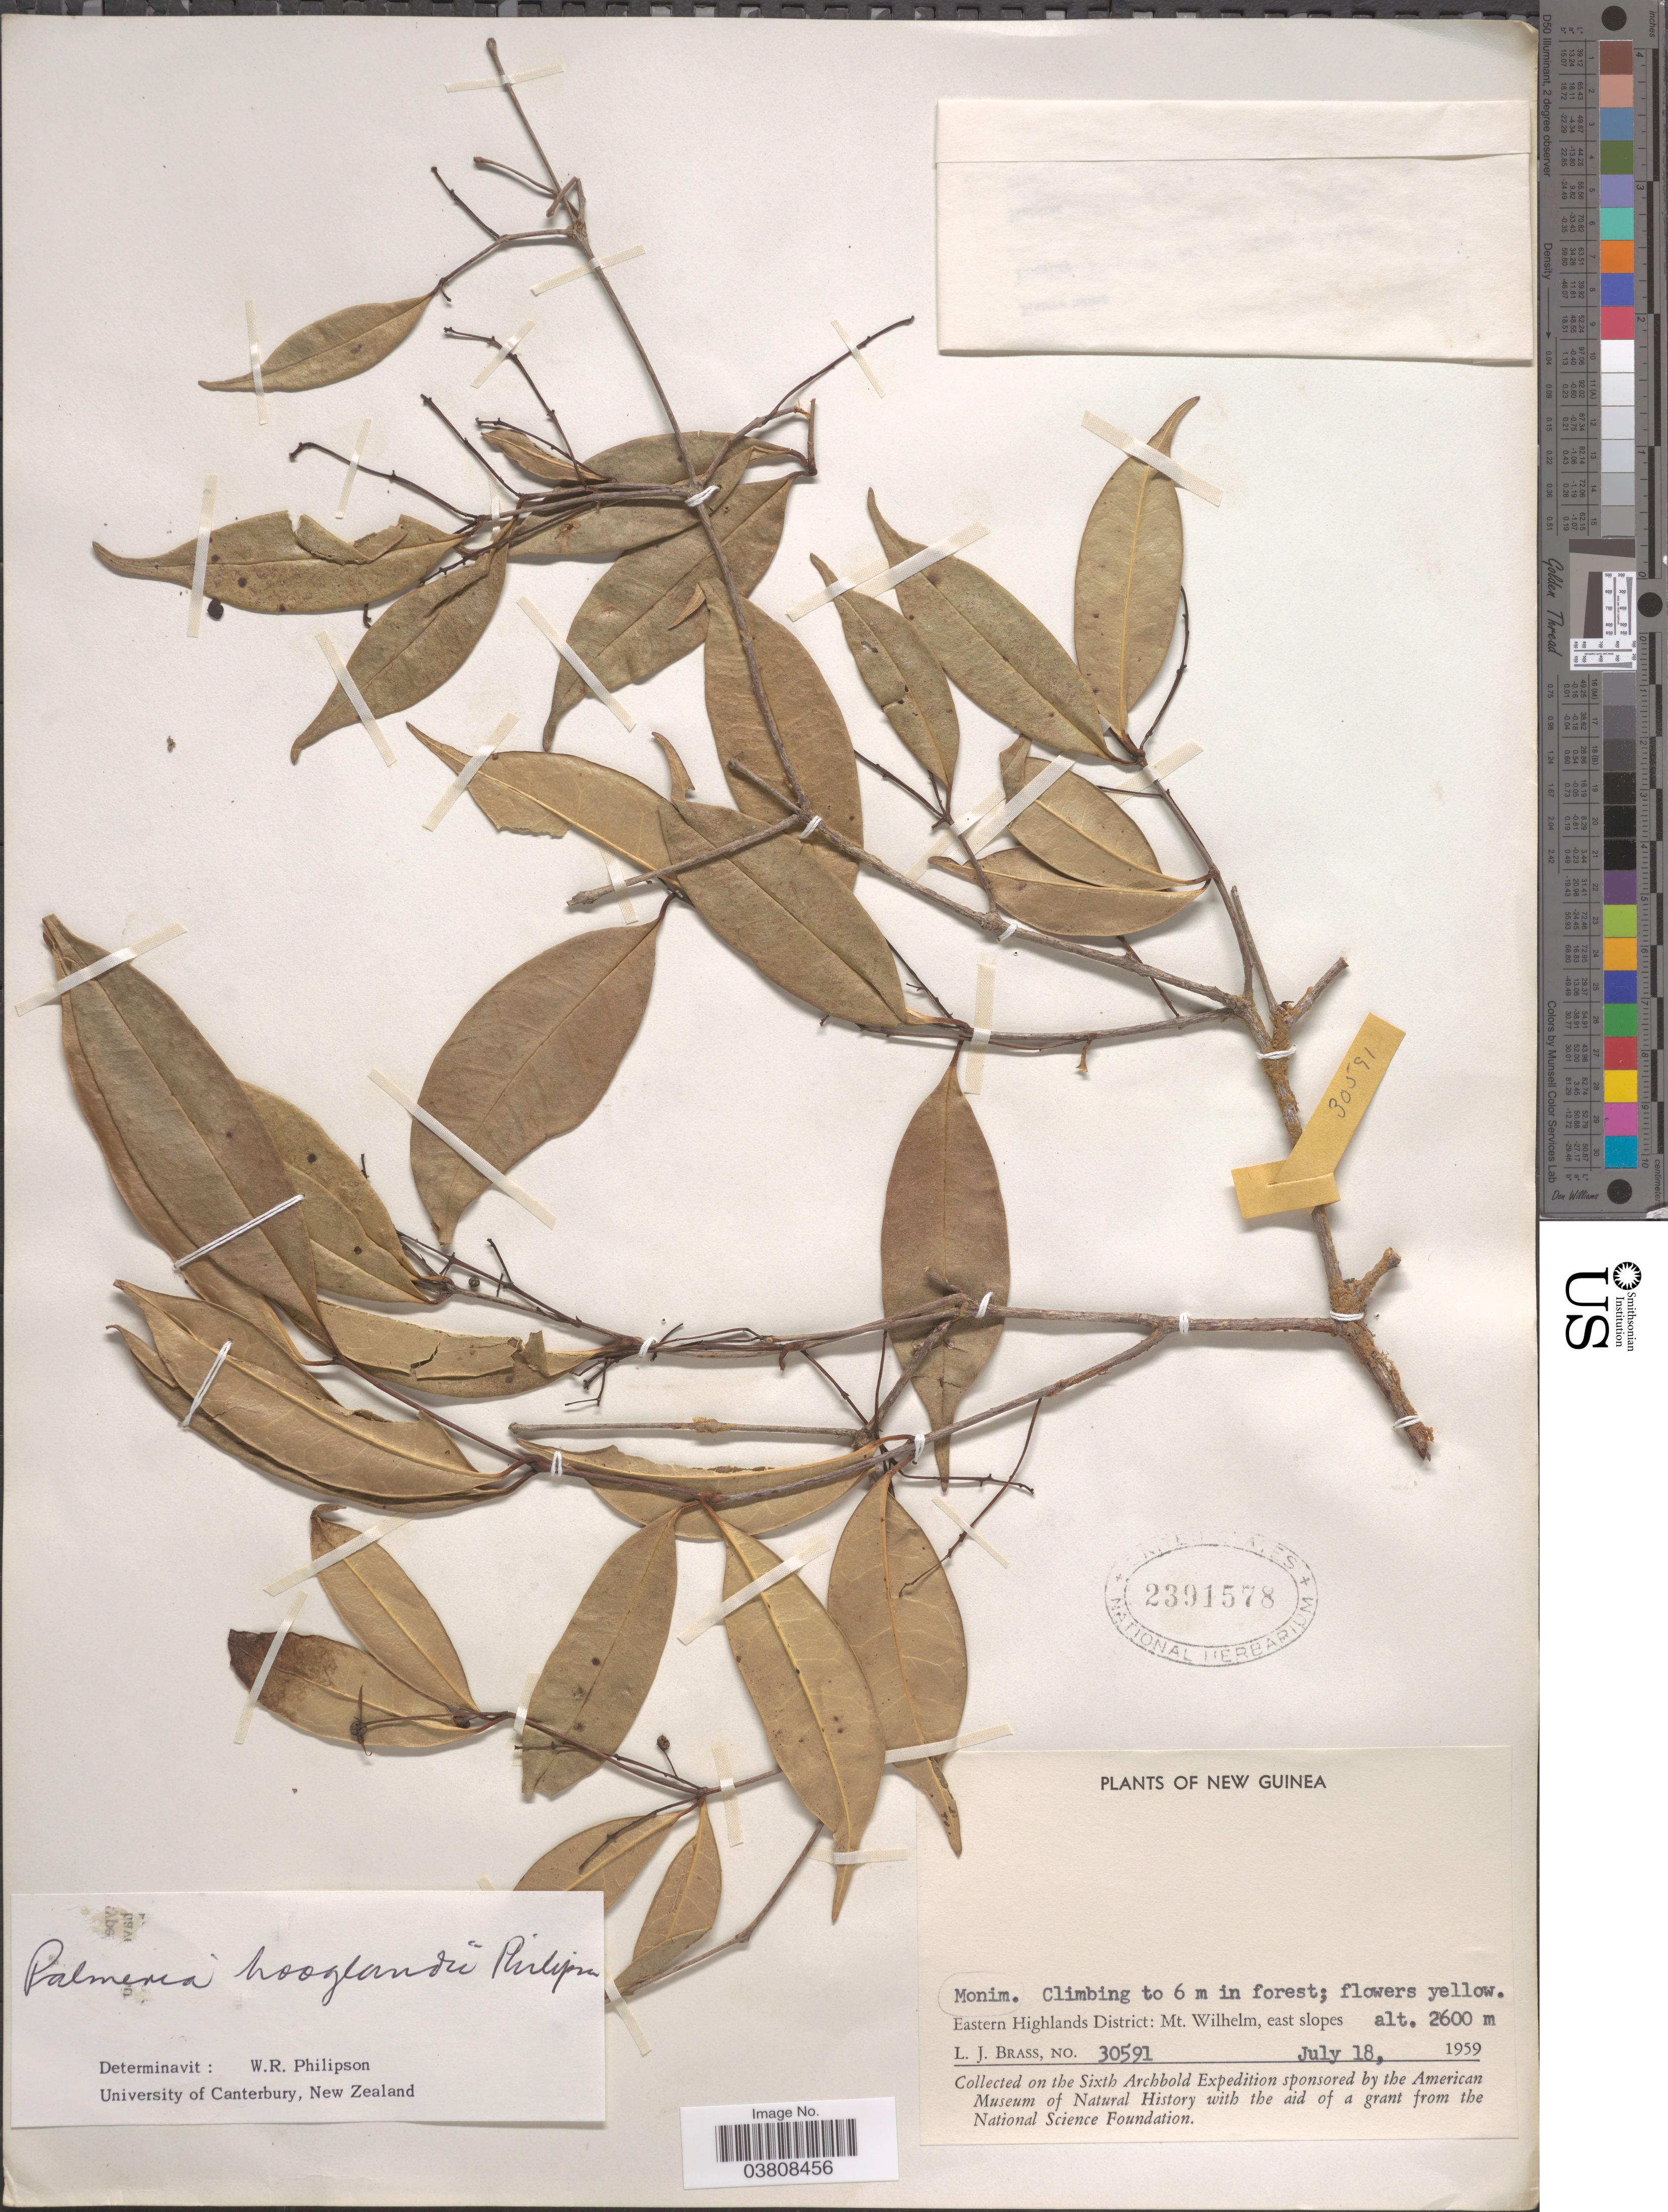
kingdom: Plantae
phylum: Tracheophyta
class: Magnoliopsida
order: Laurales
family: Monimiaceae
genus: Palmeria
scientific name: Palmeria hooglandii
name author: Philipson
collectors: L. J. Brass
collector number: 30591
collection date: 1959-07-18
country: Papua New Guinea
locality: New Guinea. Eastern Highlands District: Mt. Wilhelm, east slopes.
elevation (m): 2600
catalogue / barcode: US 2391578